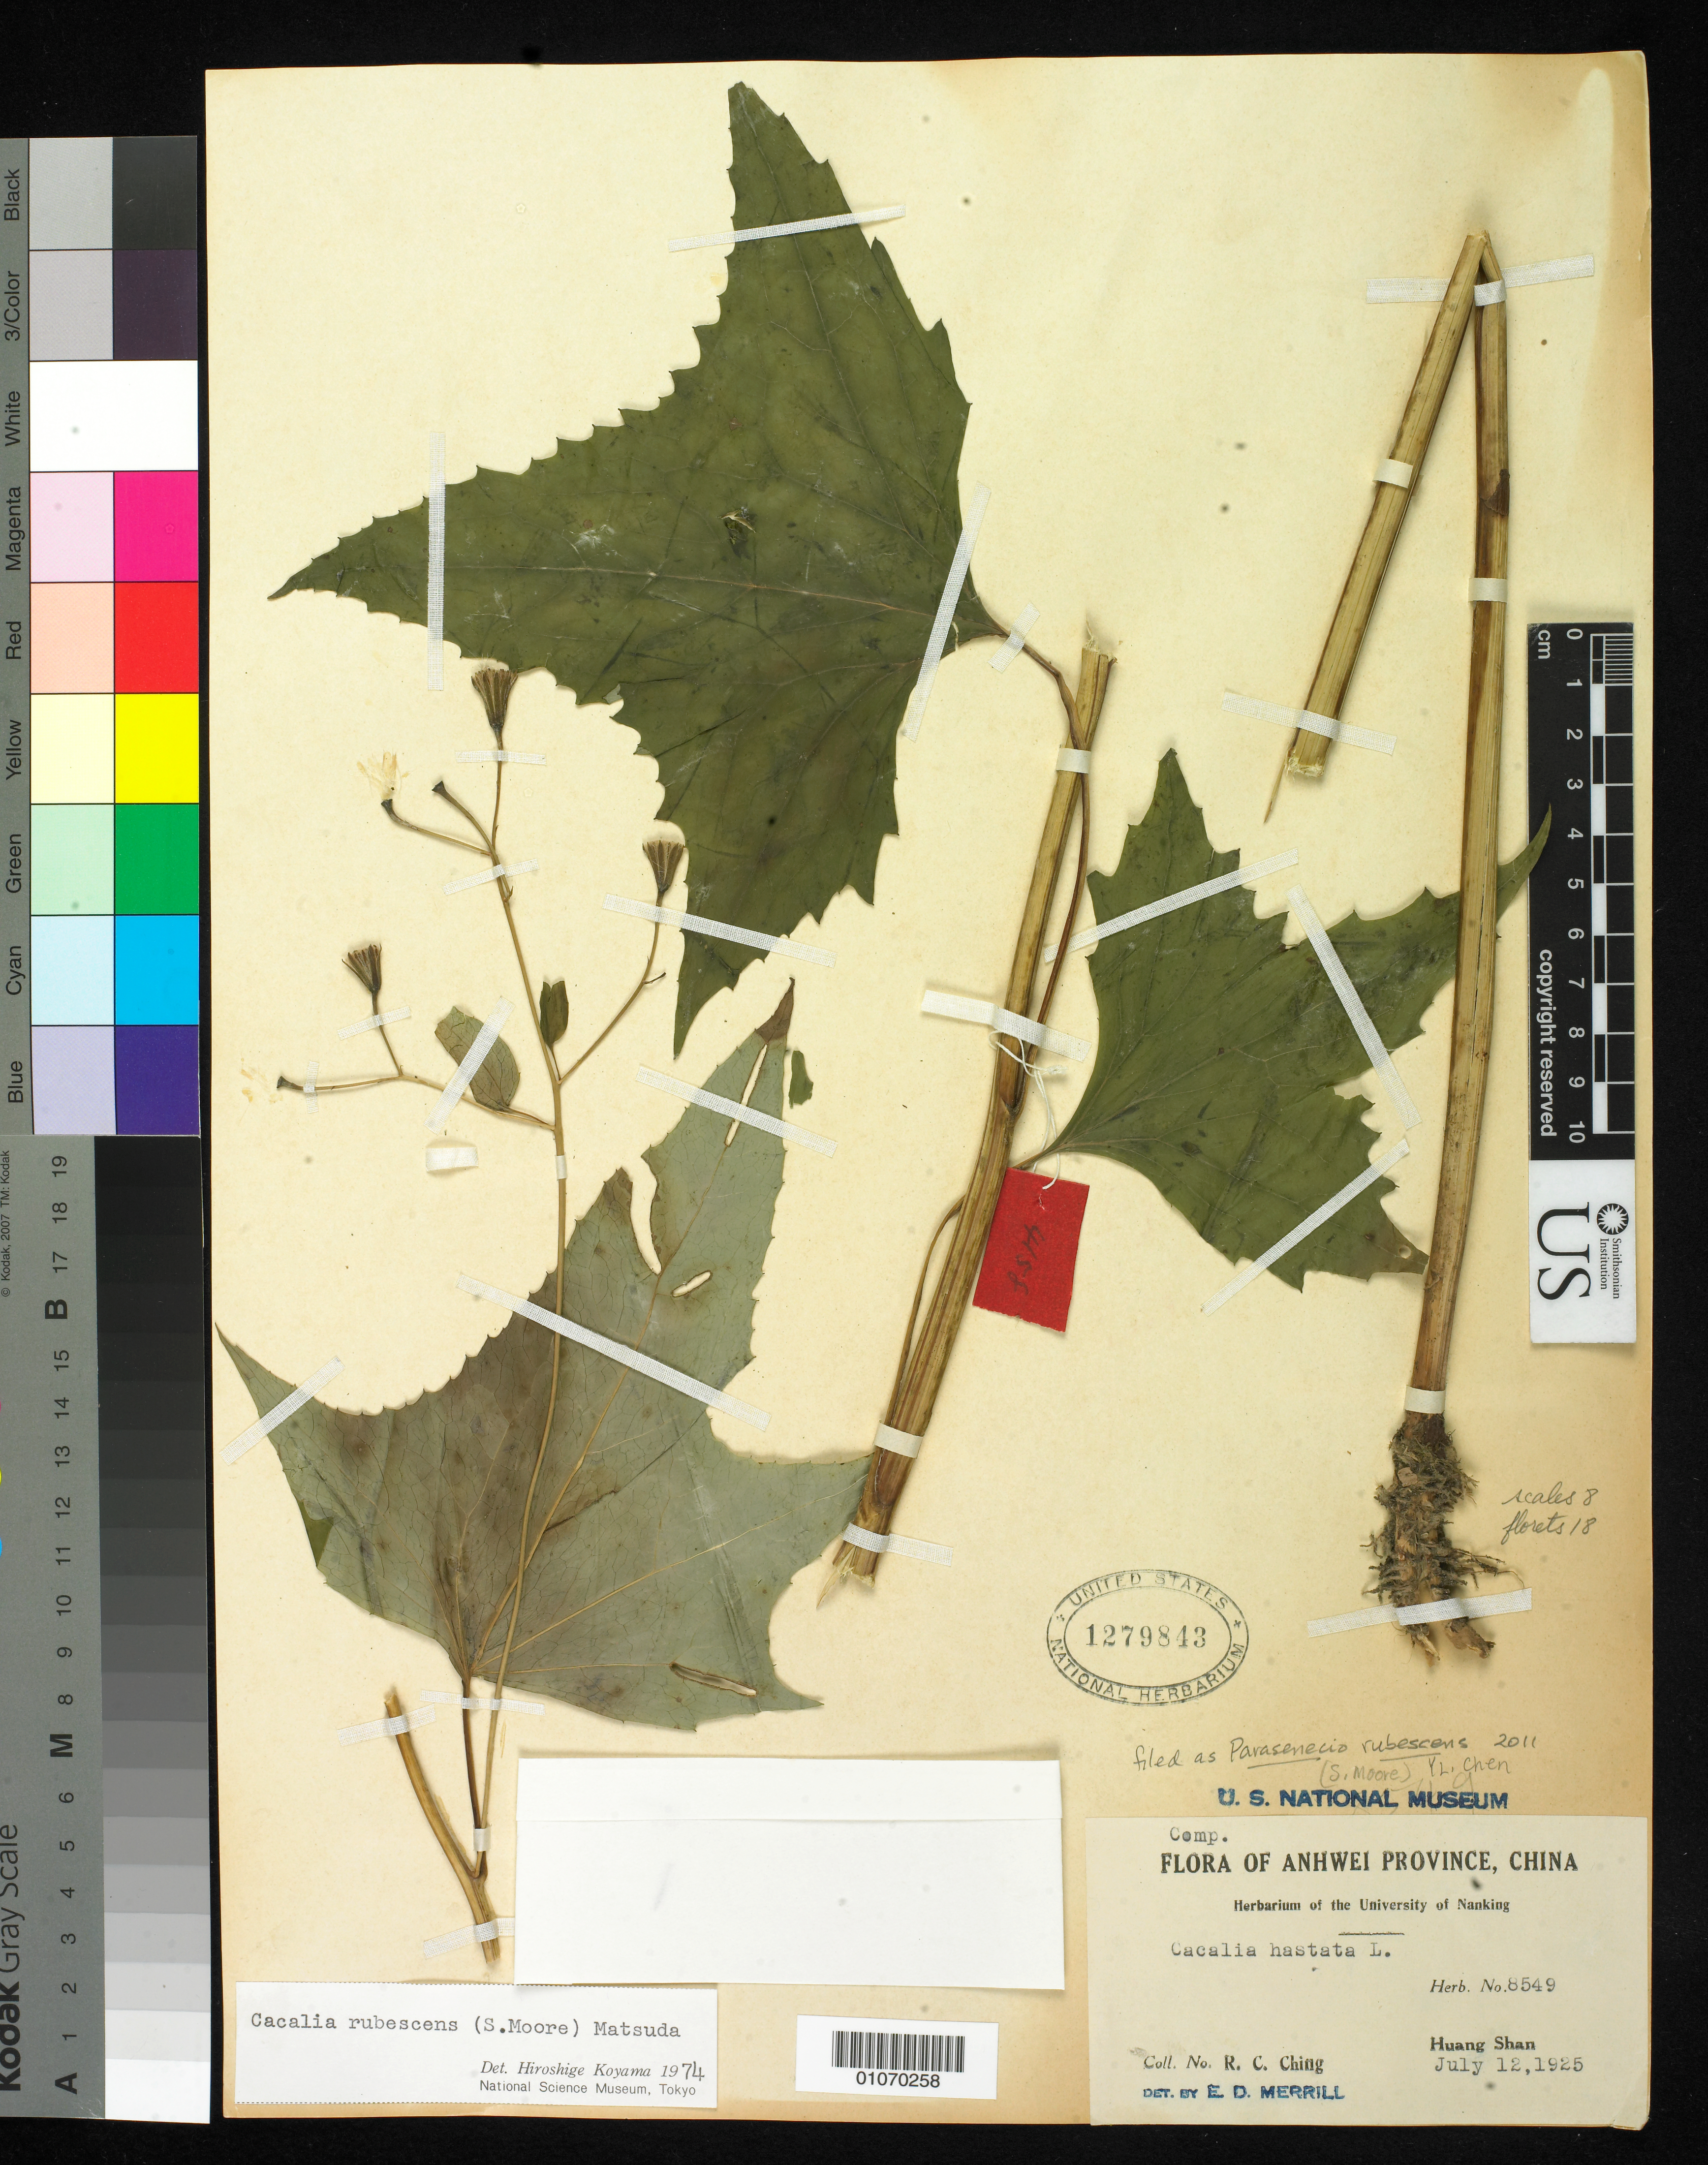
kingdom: Plantae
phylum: Tracheophyta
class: Magnoliopsida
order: Asterales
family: Asteraceae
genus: Parasenecio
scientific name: Parasenecio rubescens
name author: (S. Moore) Y.L. Chen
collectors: R. C. Ching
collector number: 8549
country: China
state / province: Anhui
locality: Huang Shan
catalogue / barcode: US 1279843